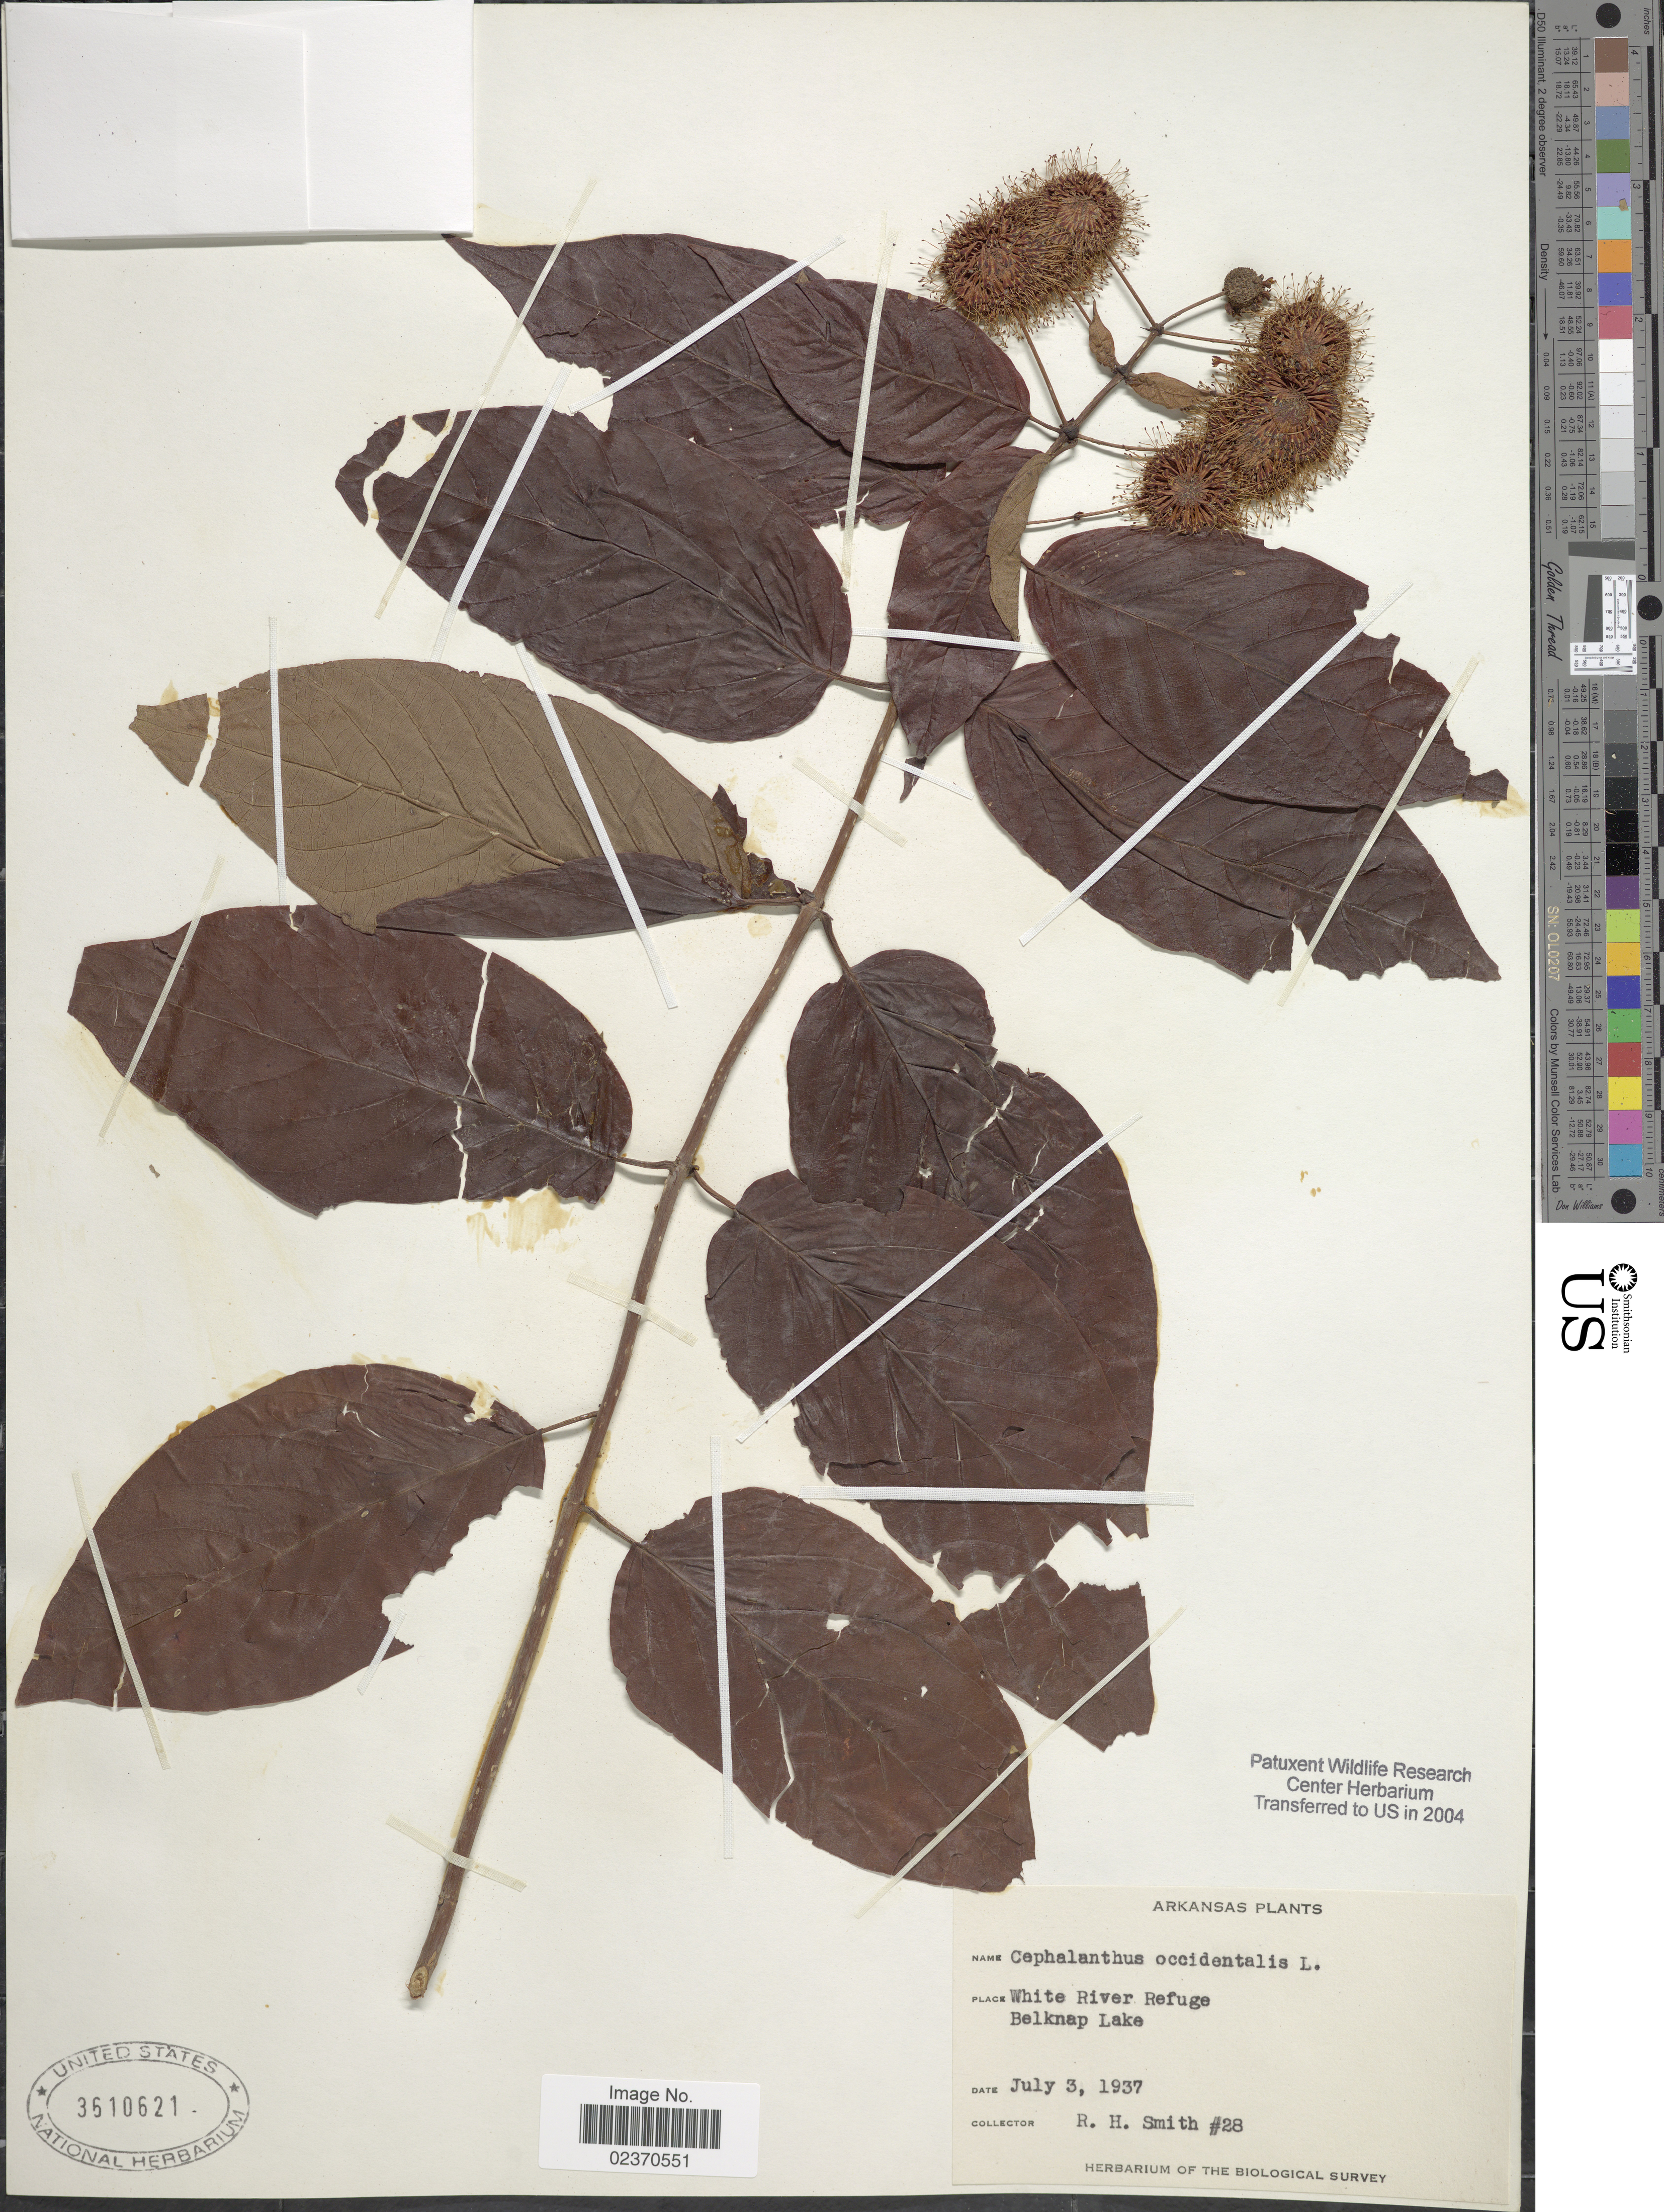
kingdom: Plantae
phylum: Tracheophyta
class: Magnoliopsida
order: Gentianales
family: Rubiaceae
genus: Cephalanthus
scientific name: Cephalanthus occidentalis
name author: L.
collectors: R. H. Smith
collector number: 28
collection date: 1937-07-03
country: United States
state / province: Arkansas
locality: White River Refuge, Belknap Lake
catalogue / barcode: US 3610621